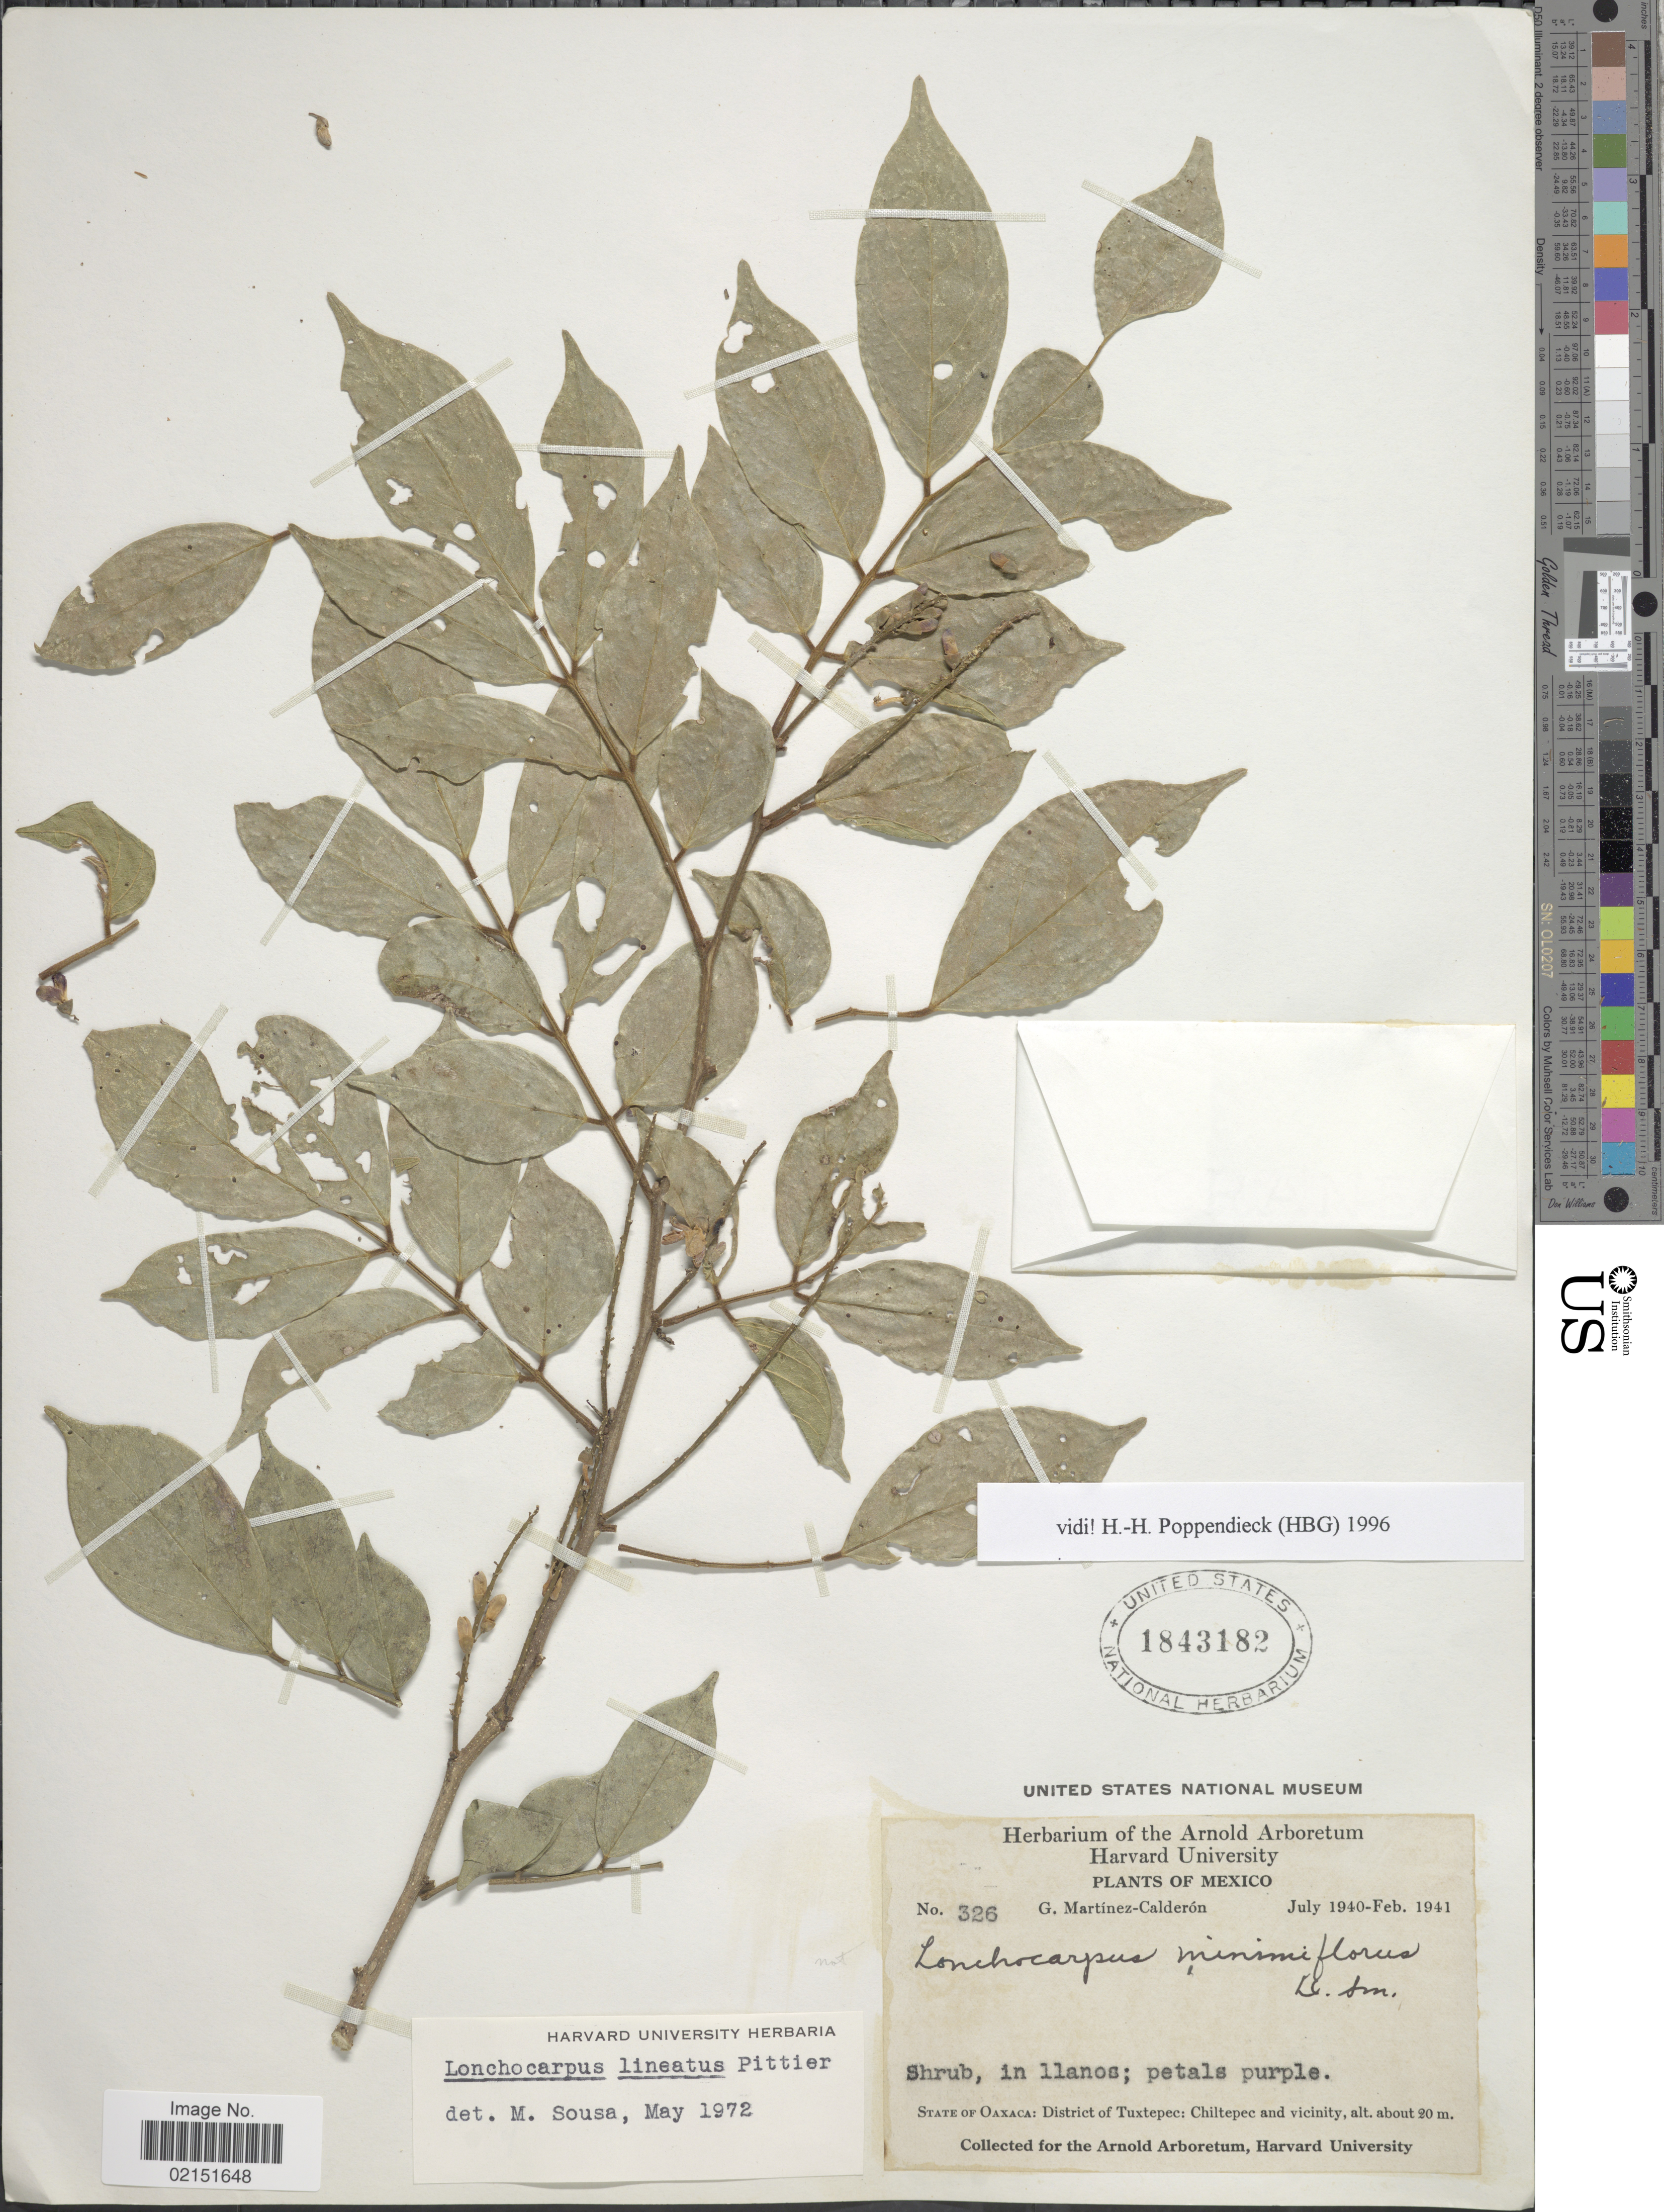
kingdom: Plantae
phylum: Tracheophyta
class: Magnoliopsida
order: Fabales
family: Fabaceae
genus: Lonchocarpus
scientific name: Lonchocarpus lineatus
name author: Pittier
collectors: G. Martínez Calderón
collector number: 326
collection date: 1940-07/1941-02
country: Mexico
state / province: Oaxaca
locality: State of Oaxaca: District of Tuxtepec: Chiltepec and vicinity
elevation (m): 20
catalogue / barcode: US 1843182